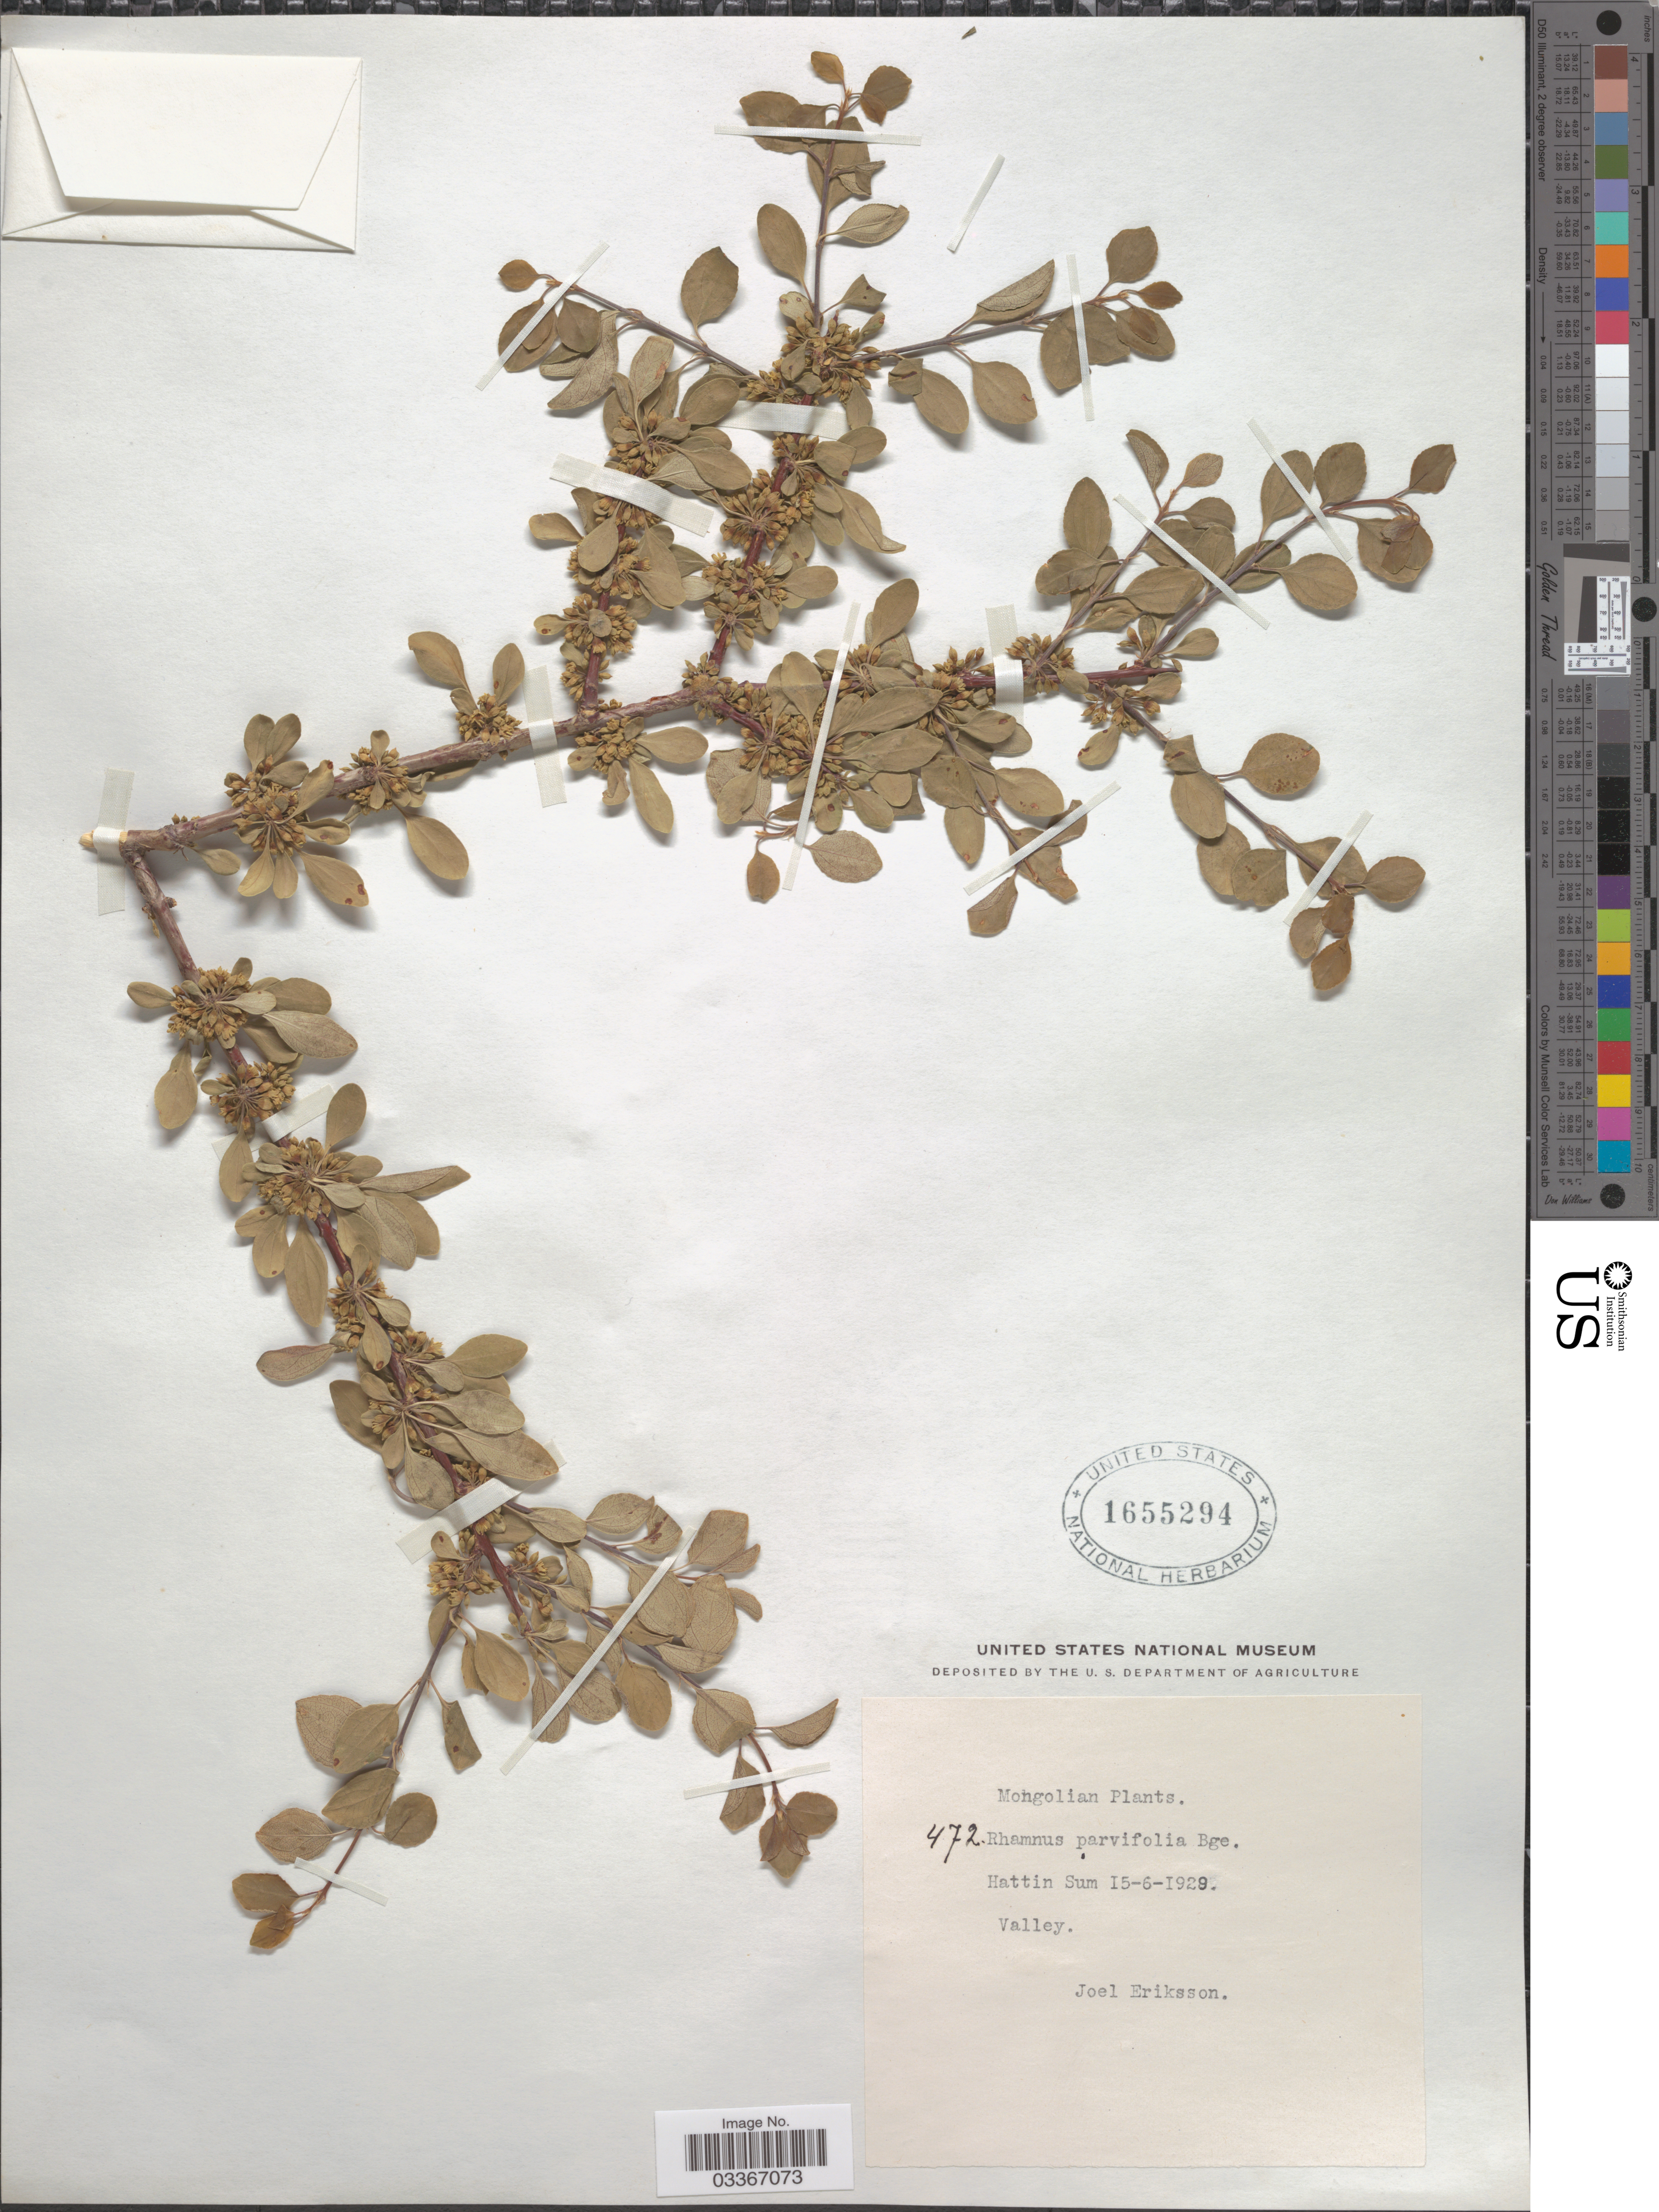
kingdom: Plantae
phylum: Tracheophyta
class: Magnoliopsida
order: Rosales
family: Rhamnaceae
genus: Rhamnus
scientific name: Rhamnus parvifolia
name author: Bunge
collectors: J. Eriksson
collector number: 472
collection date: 1929-06-15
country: Mongolia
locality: Mongolian. Hattin Sum. Valley.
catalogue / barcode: US 1655294